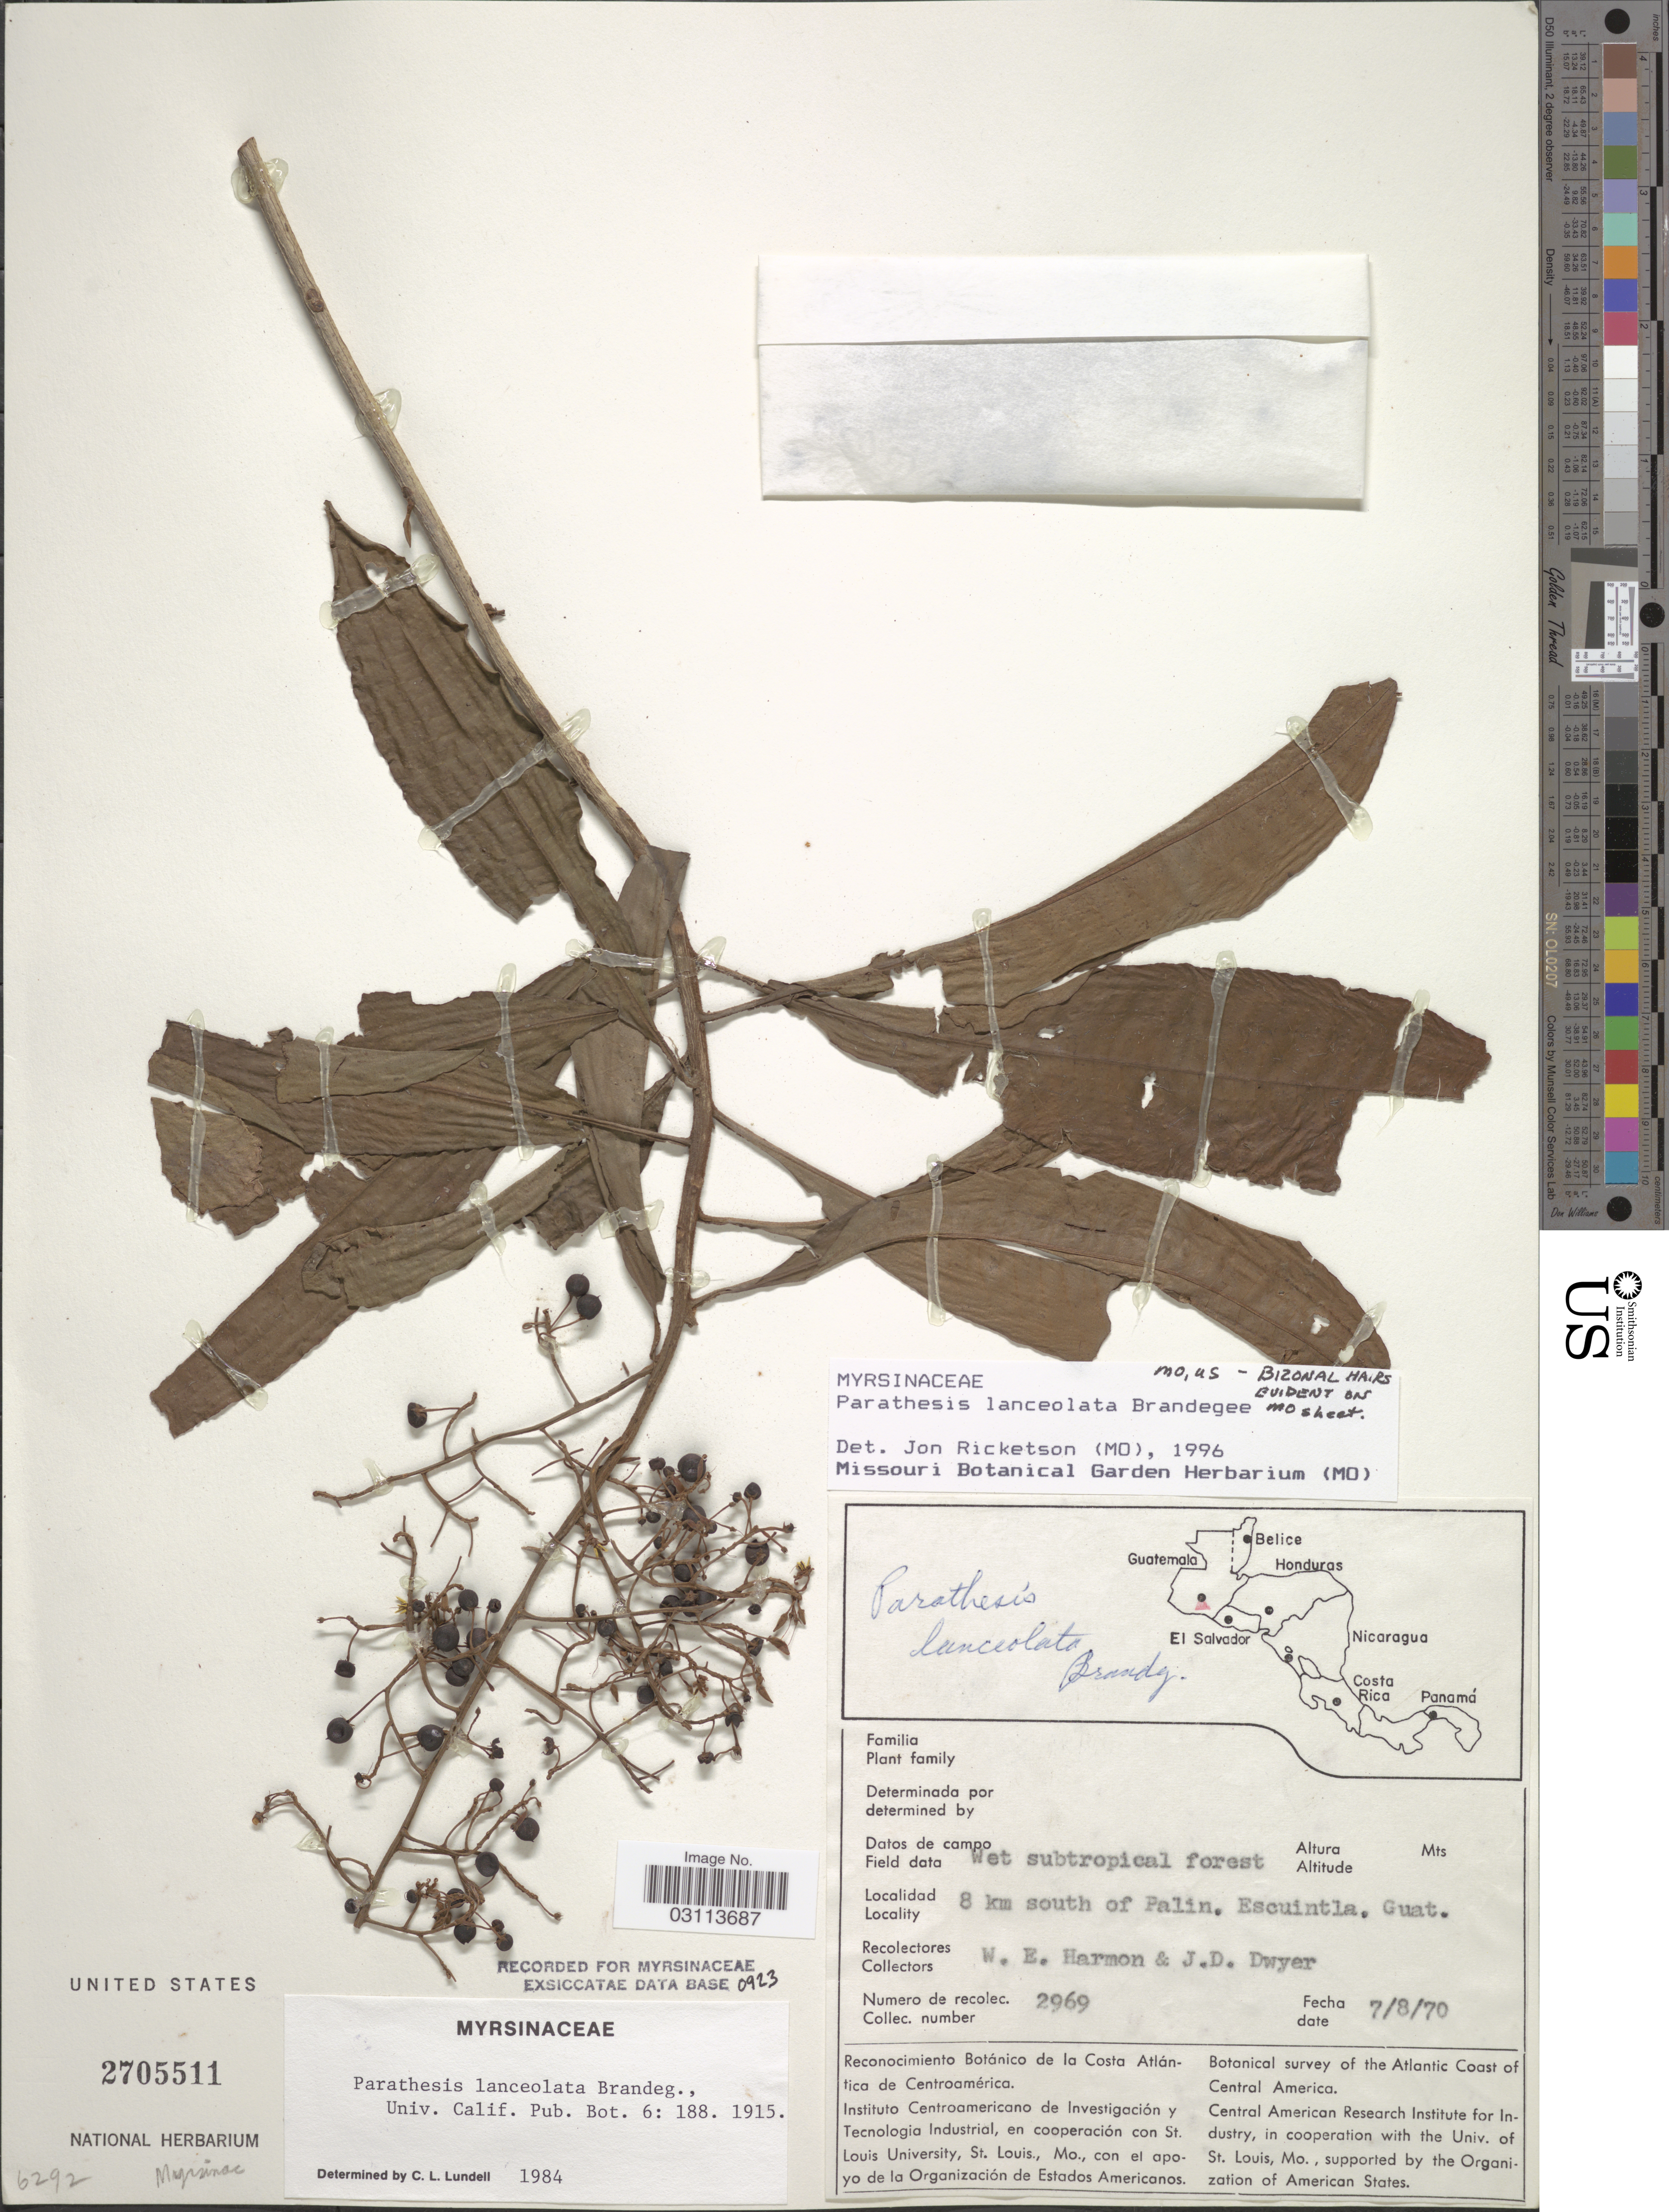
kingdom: Plantae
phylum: Tracheophyta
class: Magnoliopsida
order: Ericales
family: Primulaceae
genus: Parathesis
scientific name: Parathesis lanceolata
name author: Brandegee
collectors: W. E. Harmon & J. D. Dwyer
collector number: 2969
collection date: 1970-08-07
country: Guatemala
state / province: Escuintla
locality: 8 km south of Palin.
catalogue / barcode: US 2705511